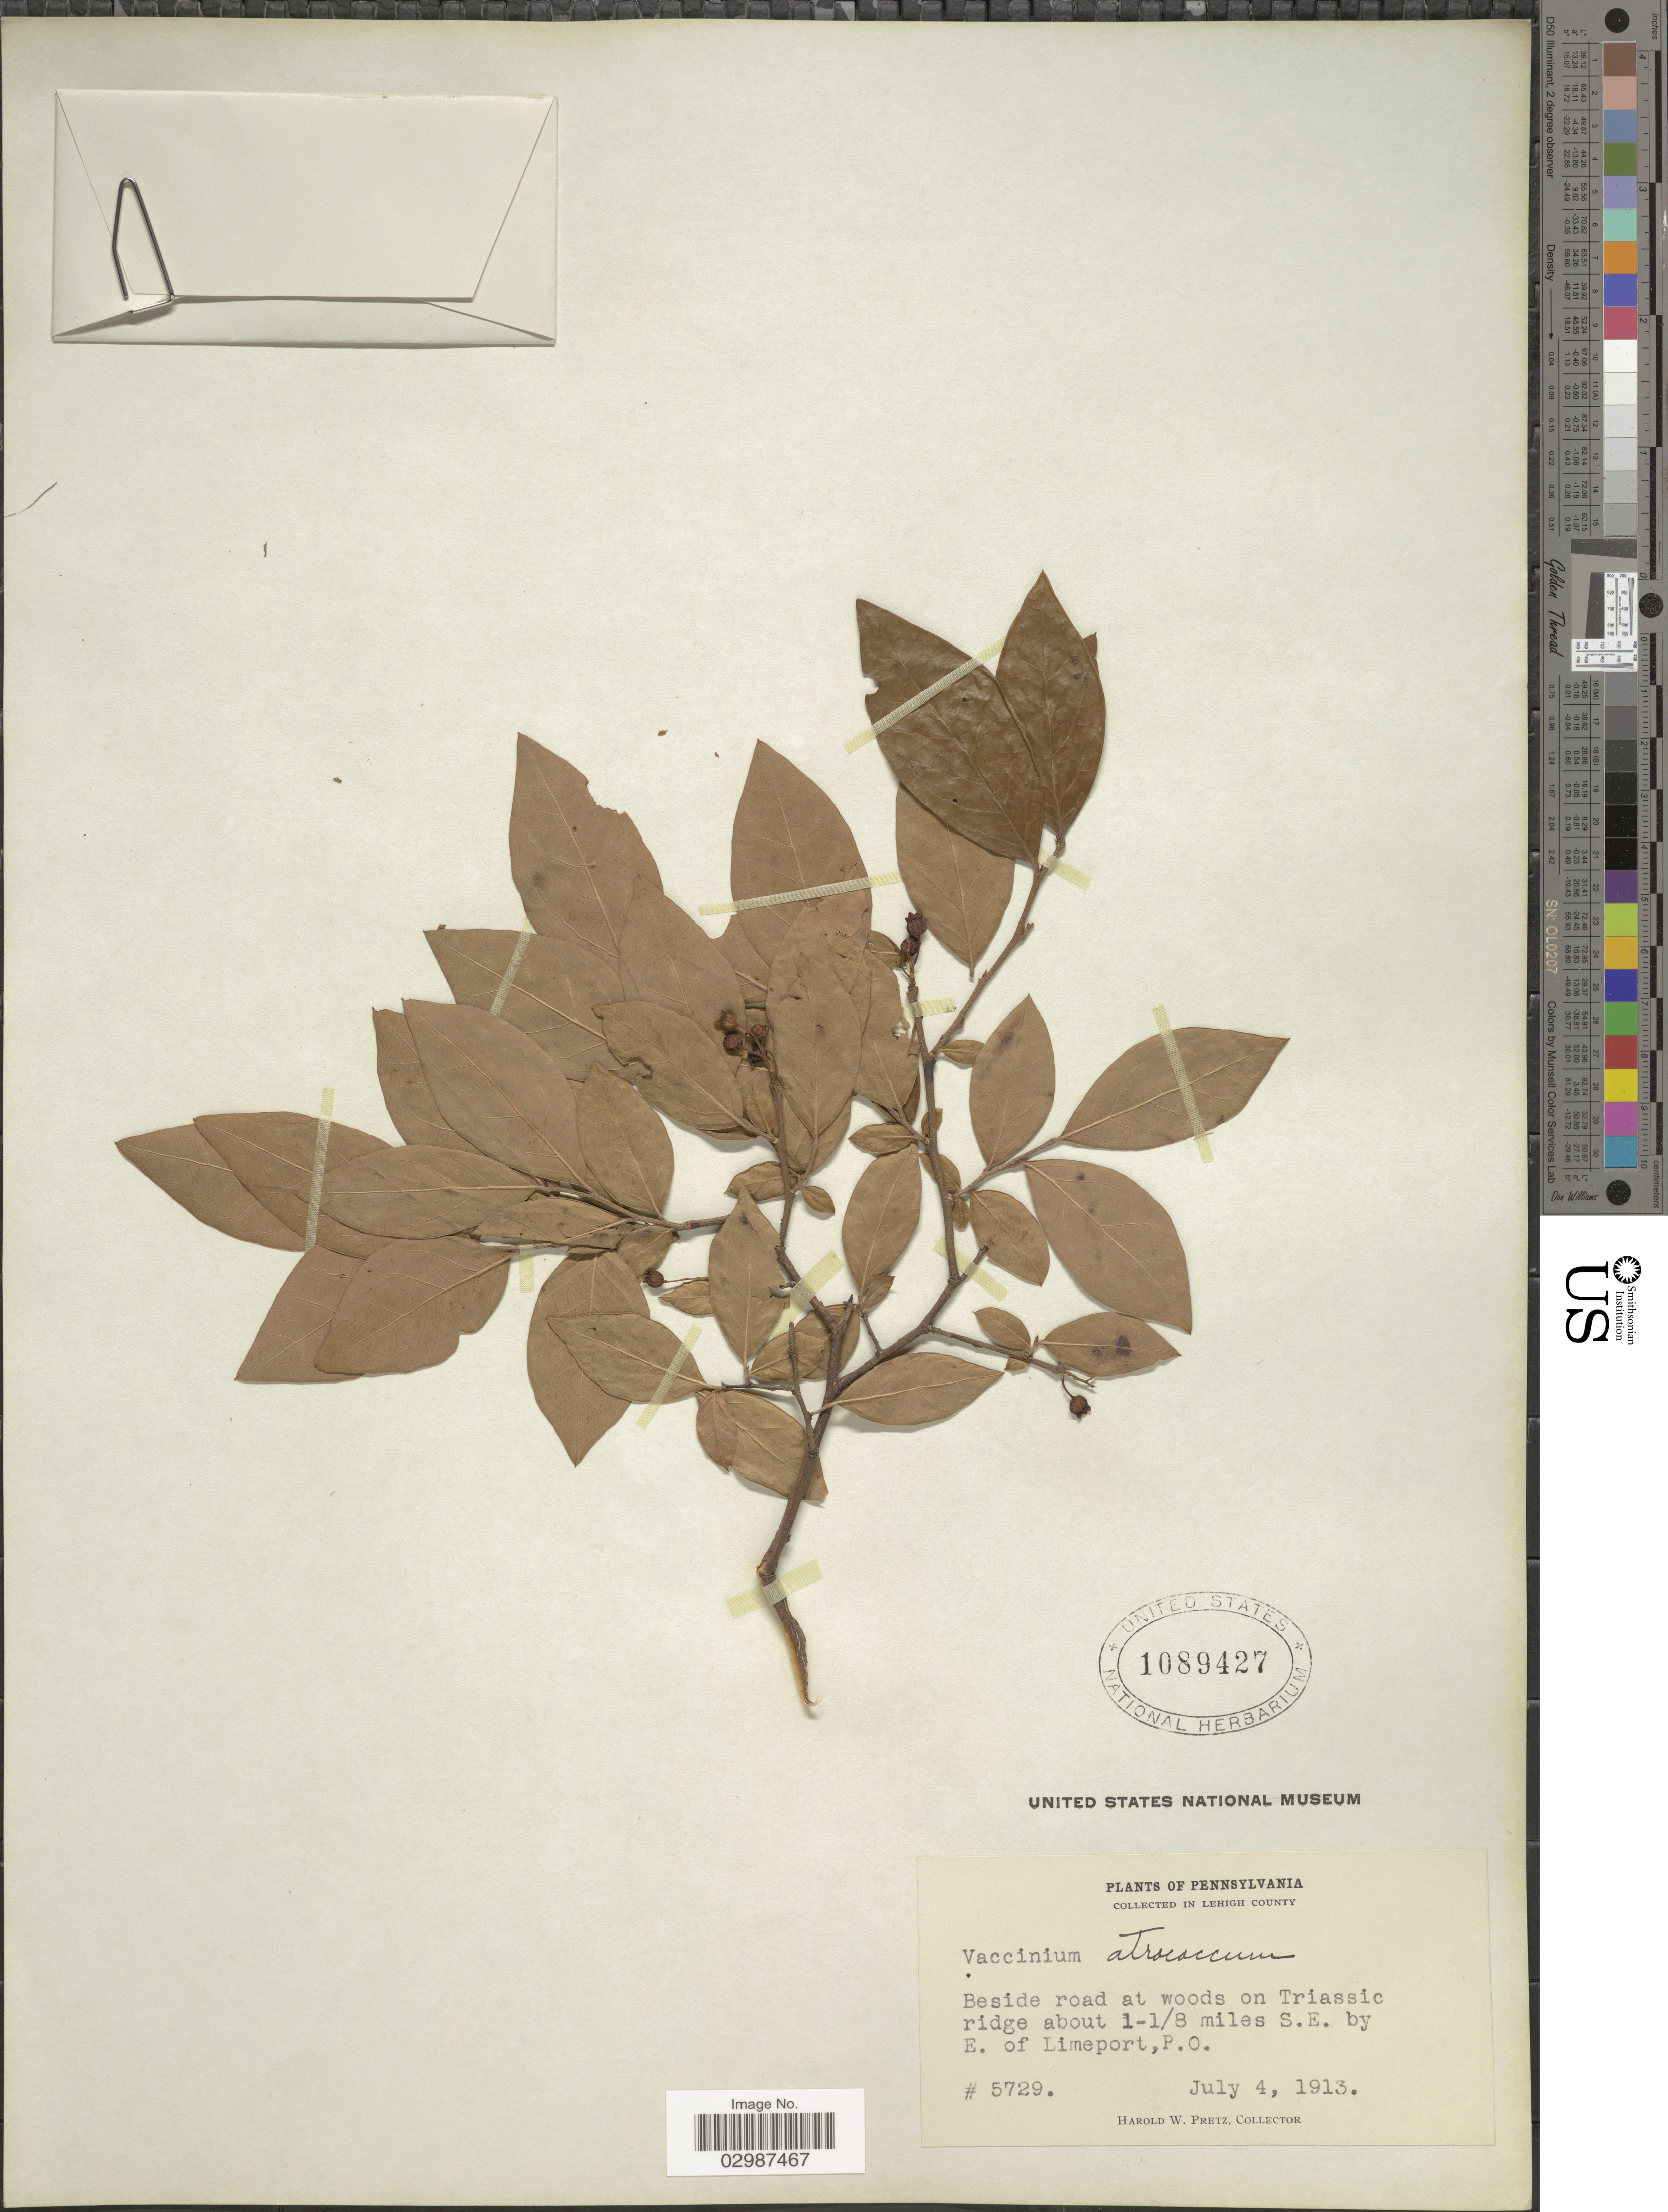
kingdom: Plantae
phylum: Tracheophyta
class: Magnoliopsida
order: Ericales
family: Ericaceae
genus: Vaccinium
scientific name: Vaccinium atrococcum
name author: (A. Gray) A. Heller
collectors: H. W. Pretz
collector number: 5729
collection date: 1913-07-04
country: United States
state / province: Pennsylvania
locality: Lehigh County. Beside road at woods on Triassic ridge about 1-1/8 miles S.E. by E. of Limeport, P. O.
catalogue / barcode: US 1089427